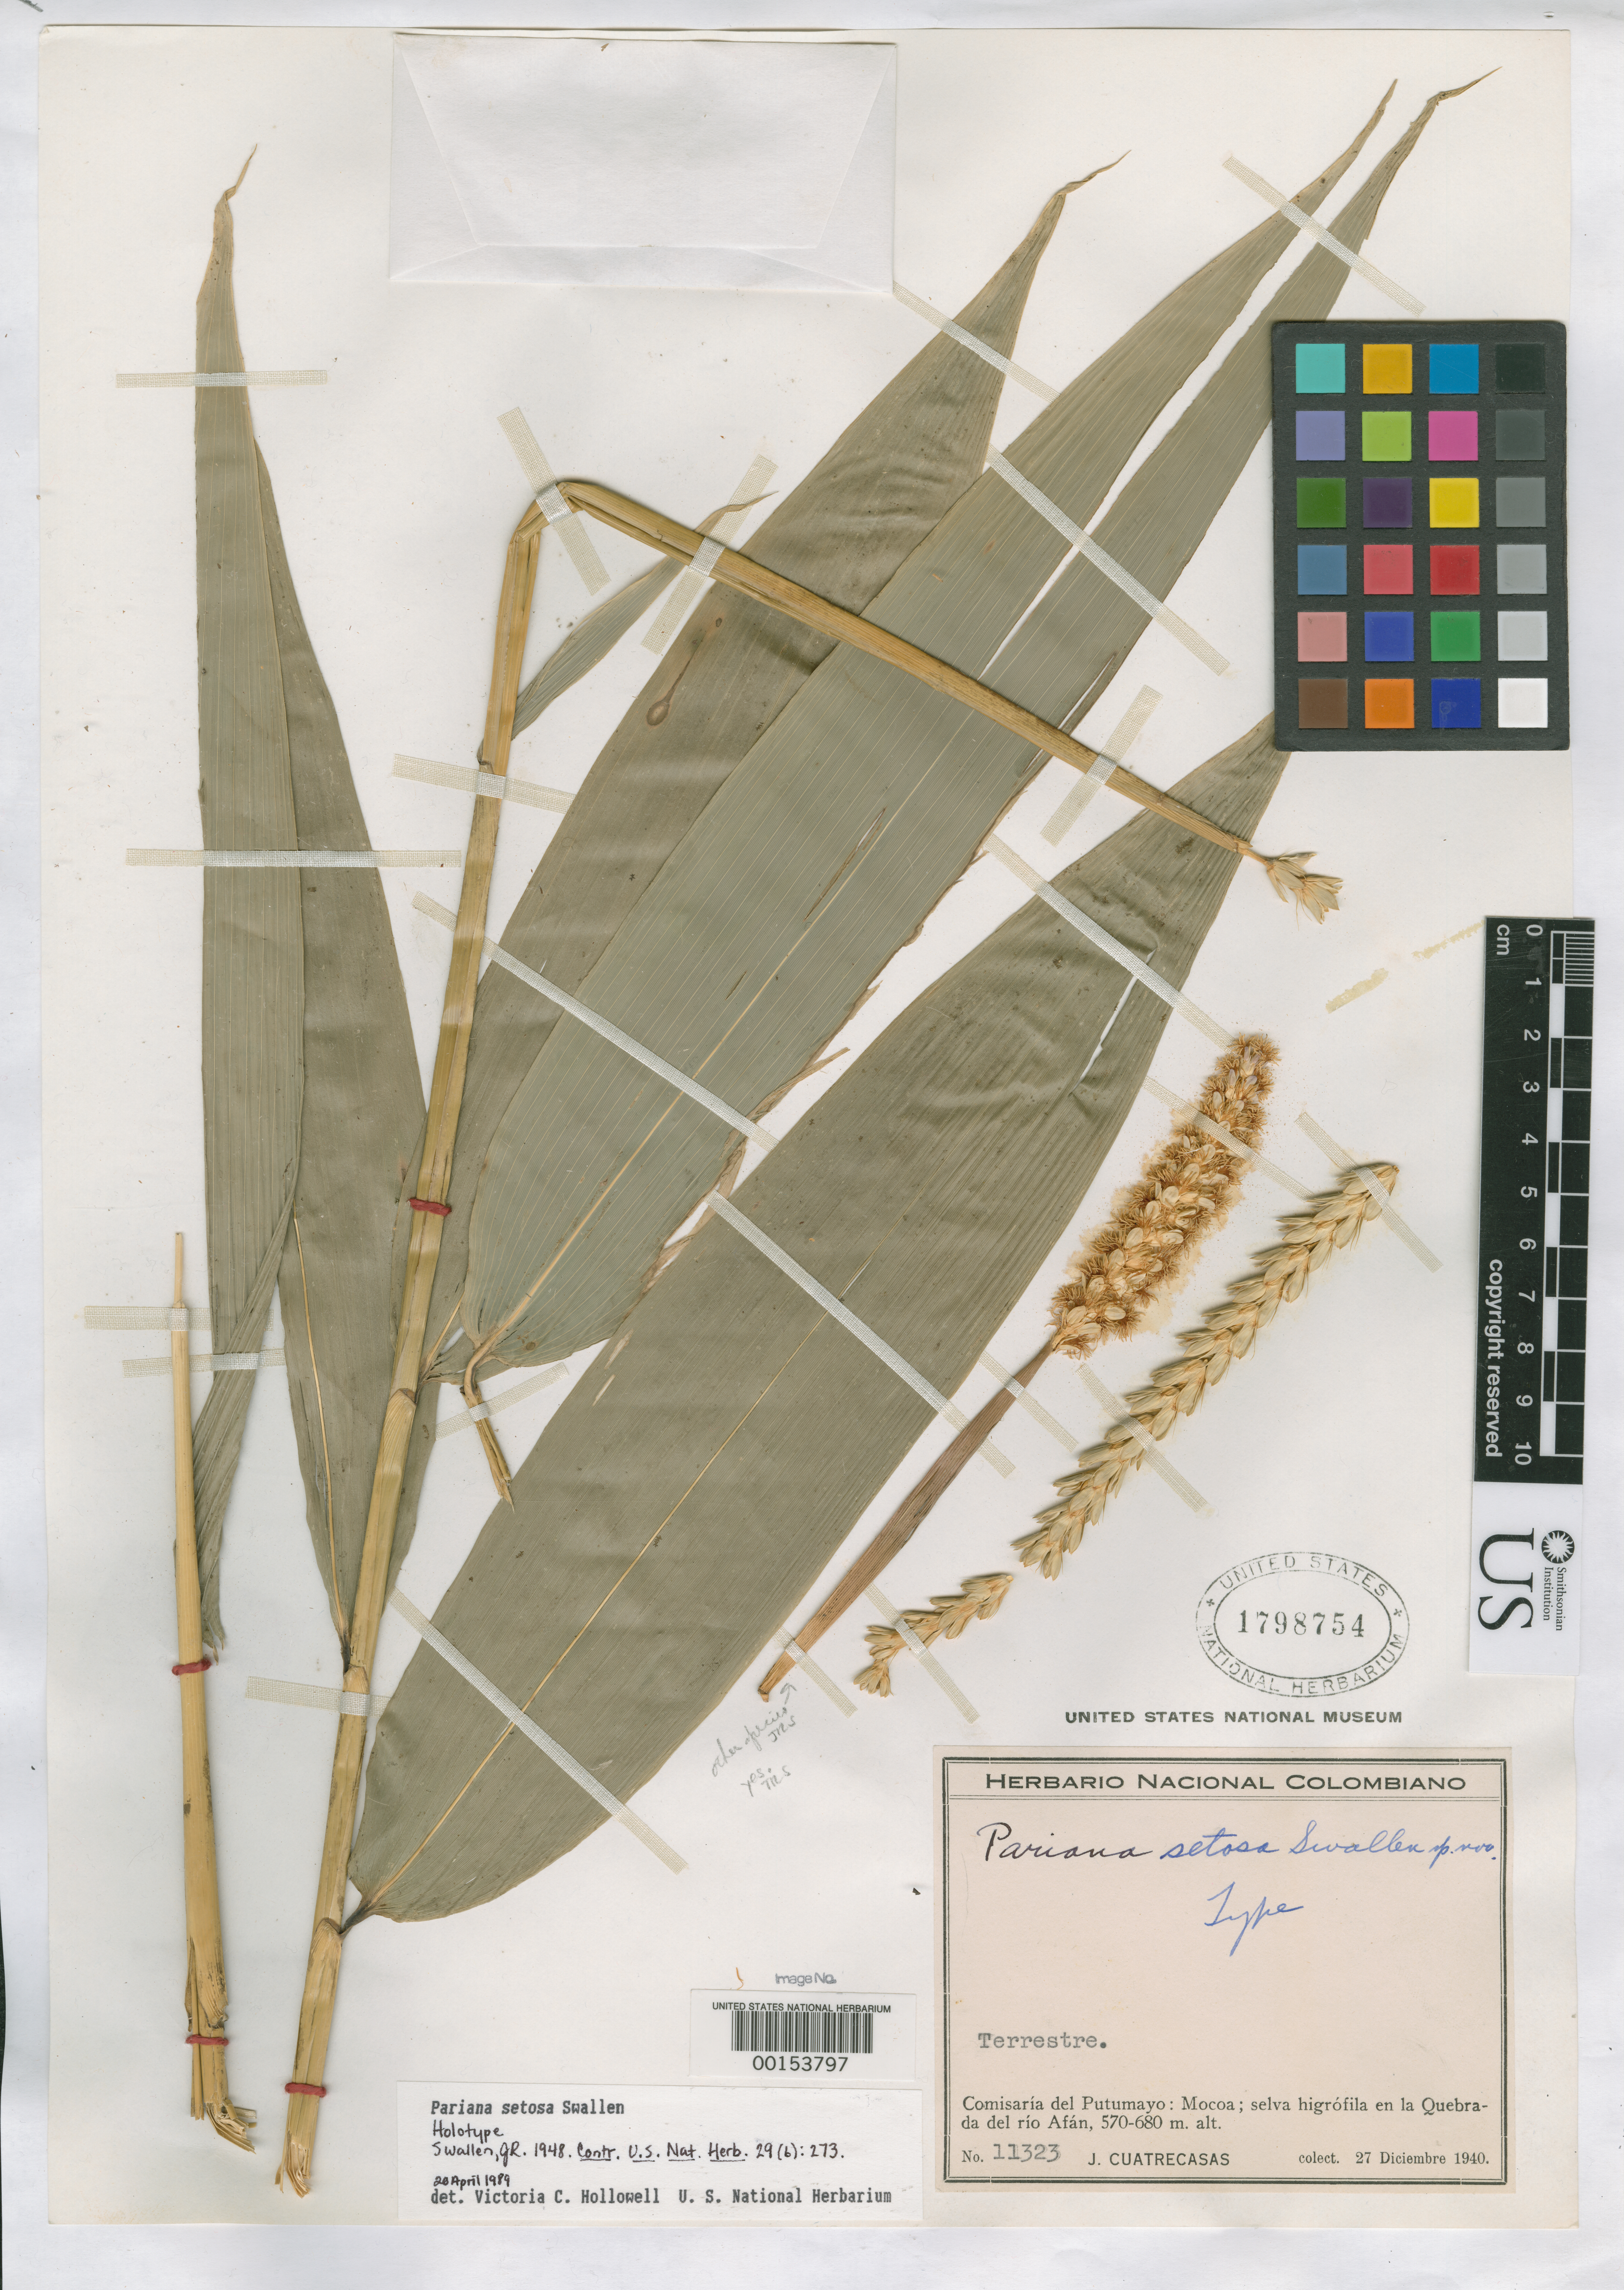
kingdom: Plantae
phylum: Tracheophyta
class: Liliopsida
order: Poales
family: Poaceae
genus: Pariana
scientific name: Pariana setosa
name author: Swallen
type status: Holotype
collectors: J. Cuatrecasas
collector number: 11323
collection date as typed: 27 Dec 1940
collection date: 1940-12-27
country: Colombia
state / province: Putumayo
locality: Mocoa, Quebrada del Rio Afan.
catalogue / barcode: US 1798754